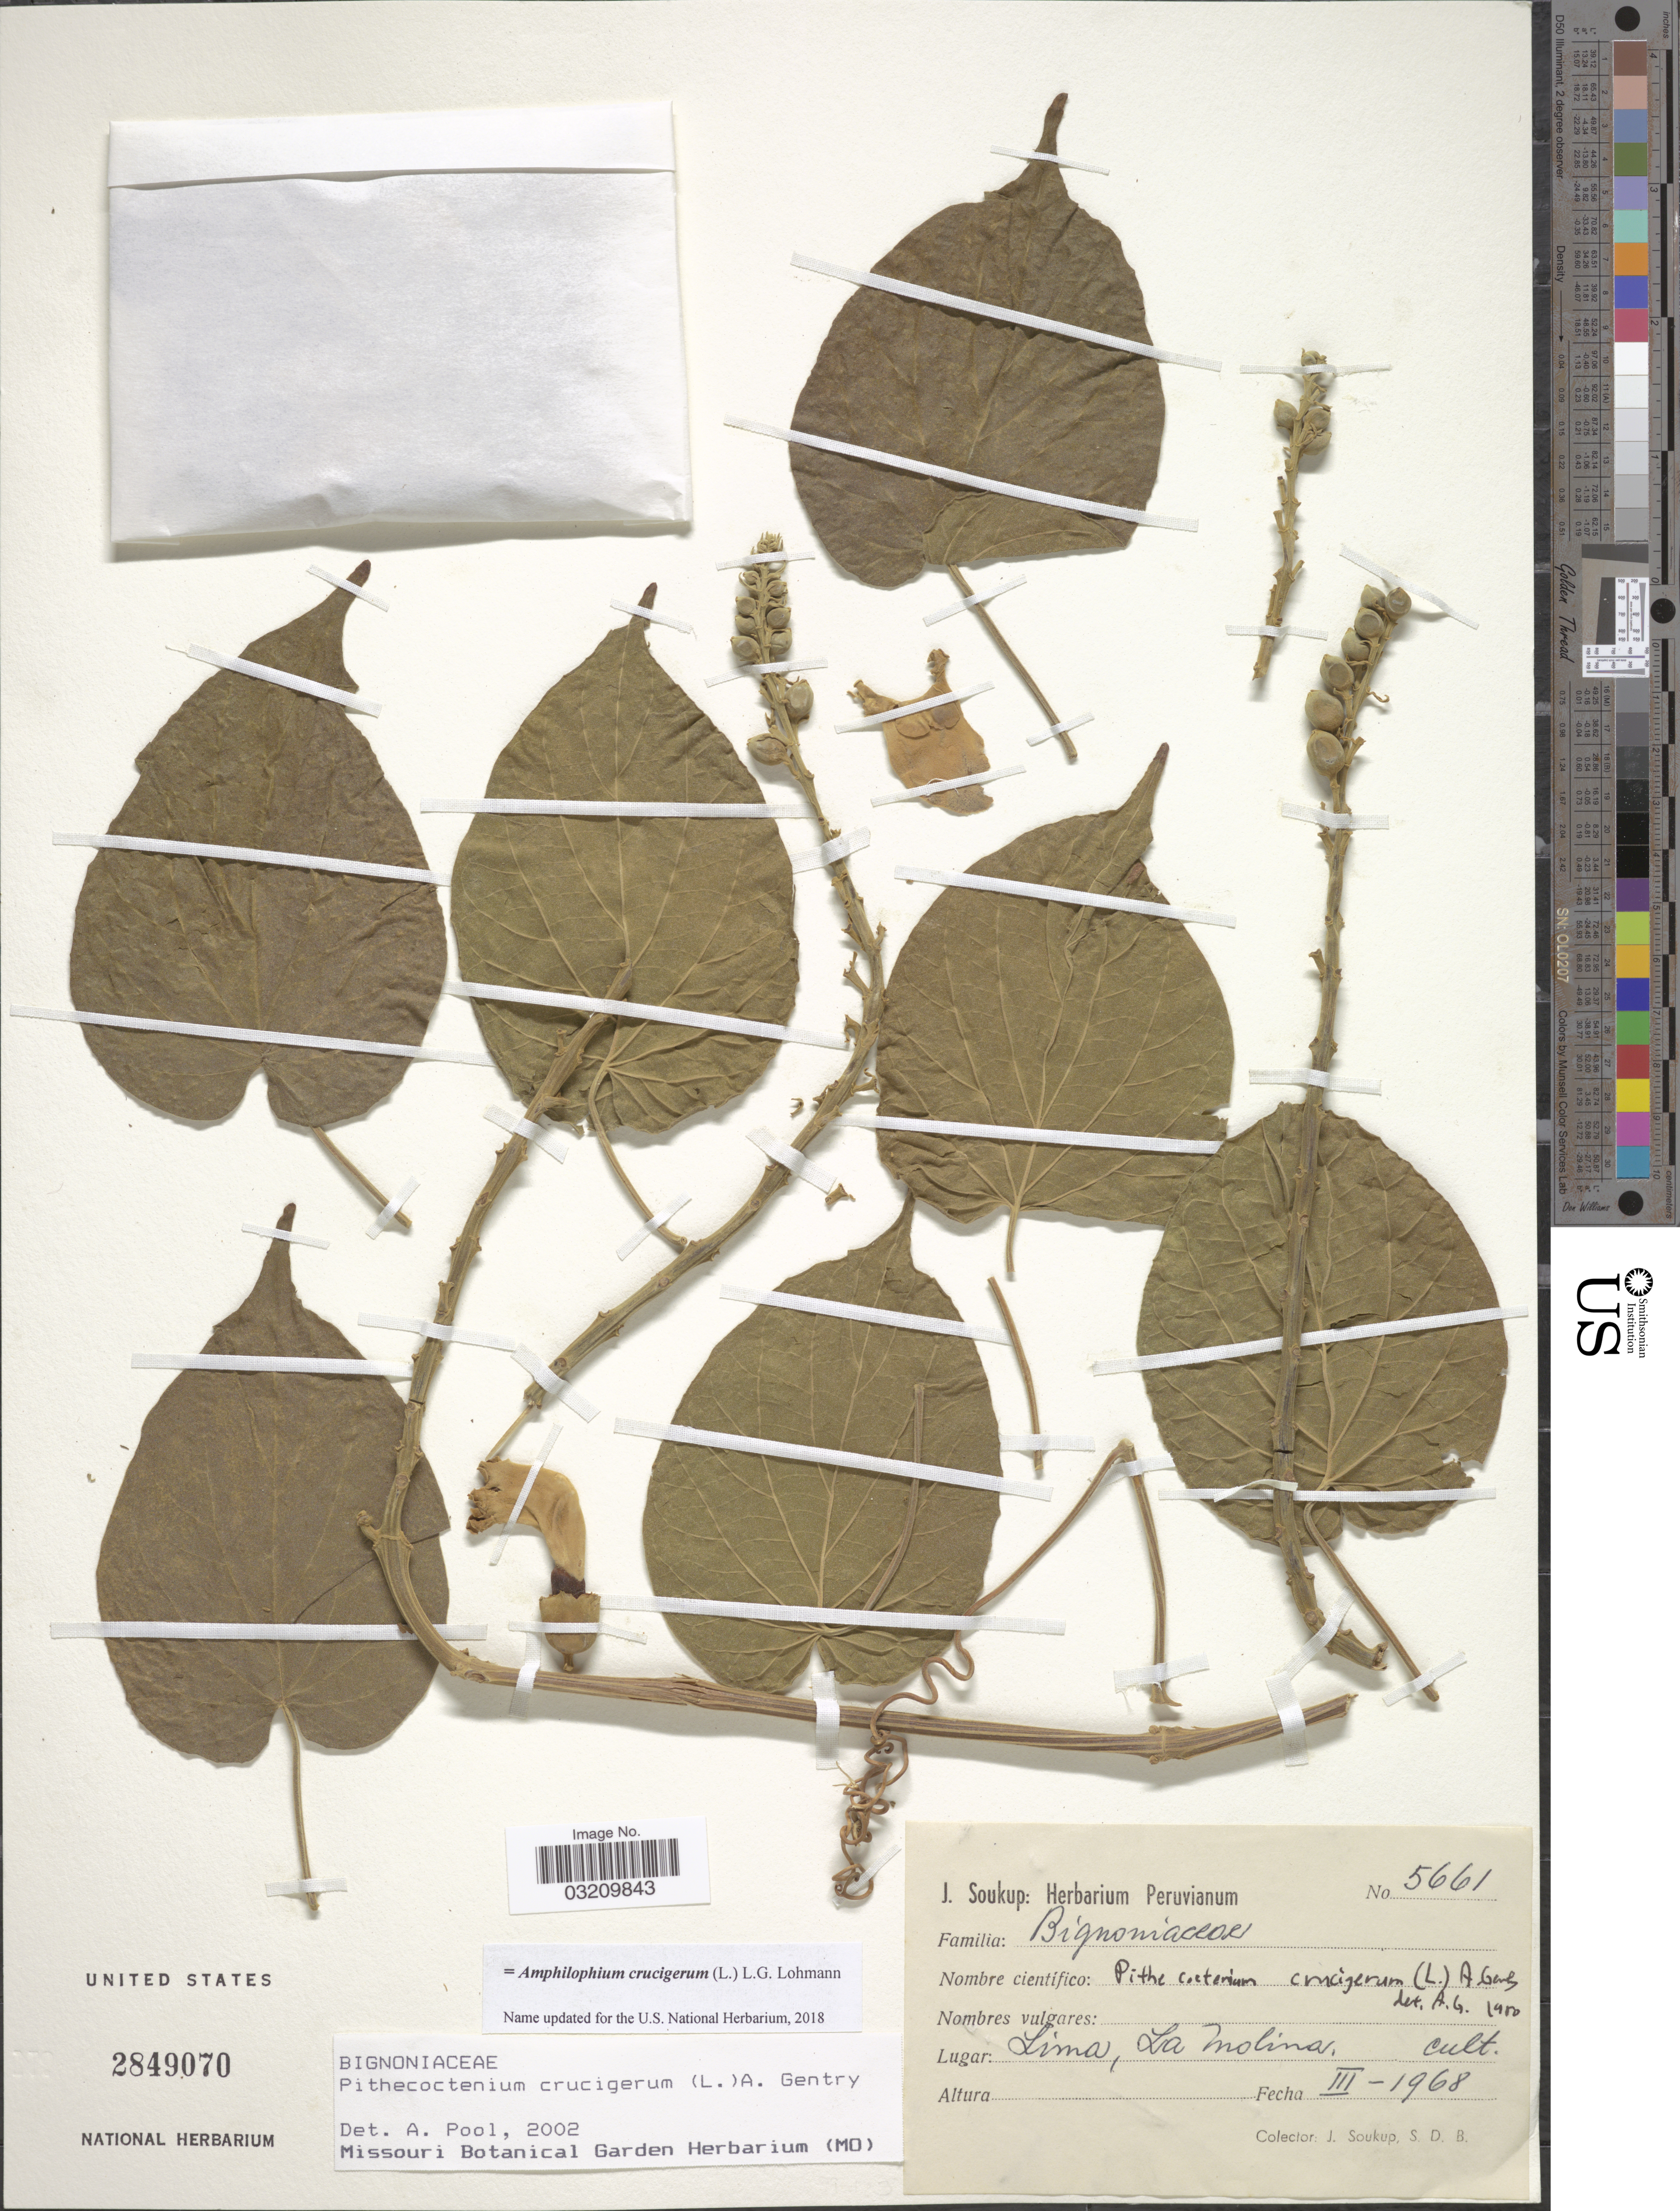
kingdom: Plantae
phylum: Tracheophyta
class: Magnoliopsida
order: Lamiales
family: Bignoniaceae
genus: Amphilophium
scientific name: Amphilophium crucigerum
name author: (L.) L.G. Lohmann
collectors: J. Soukup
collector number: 5661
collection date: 1968-03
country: Peru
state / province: Lima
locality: La Molina.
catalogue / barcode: US 2849070